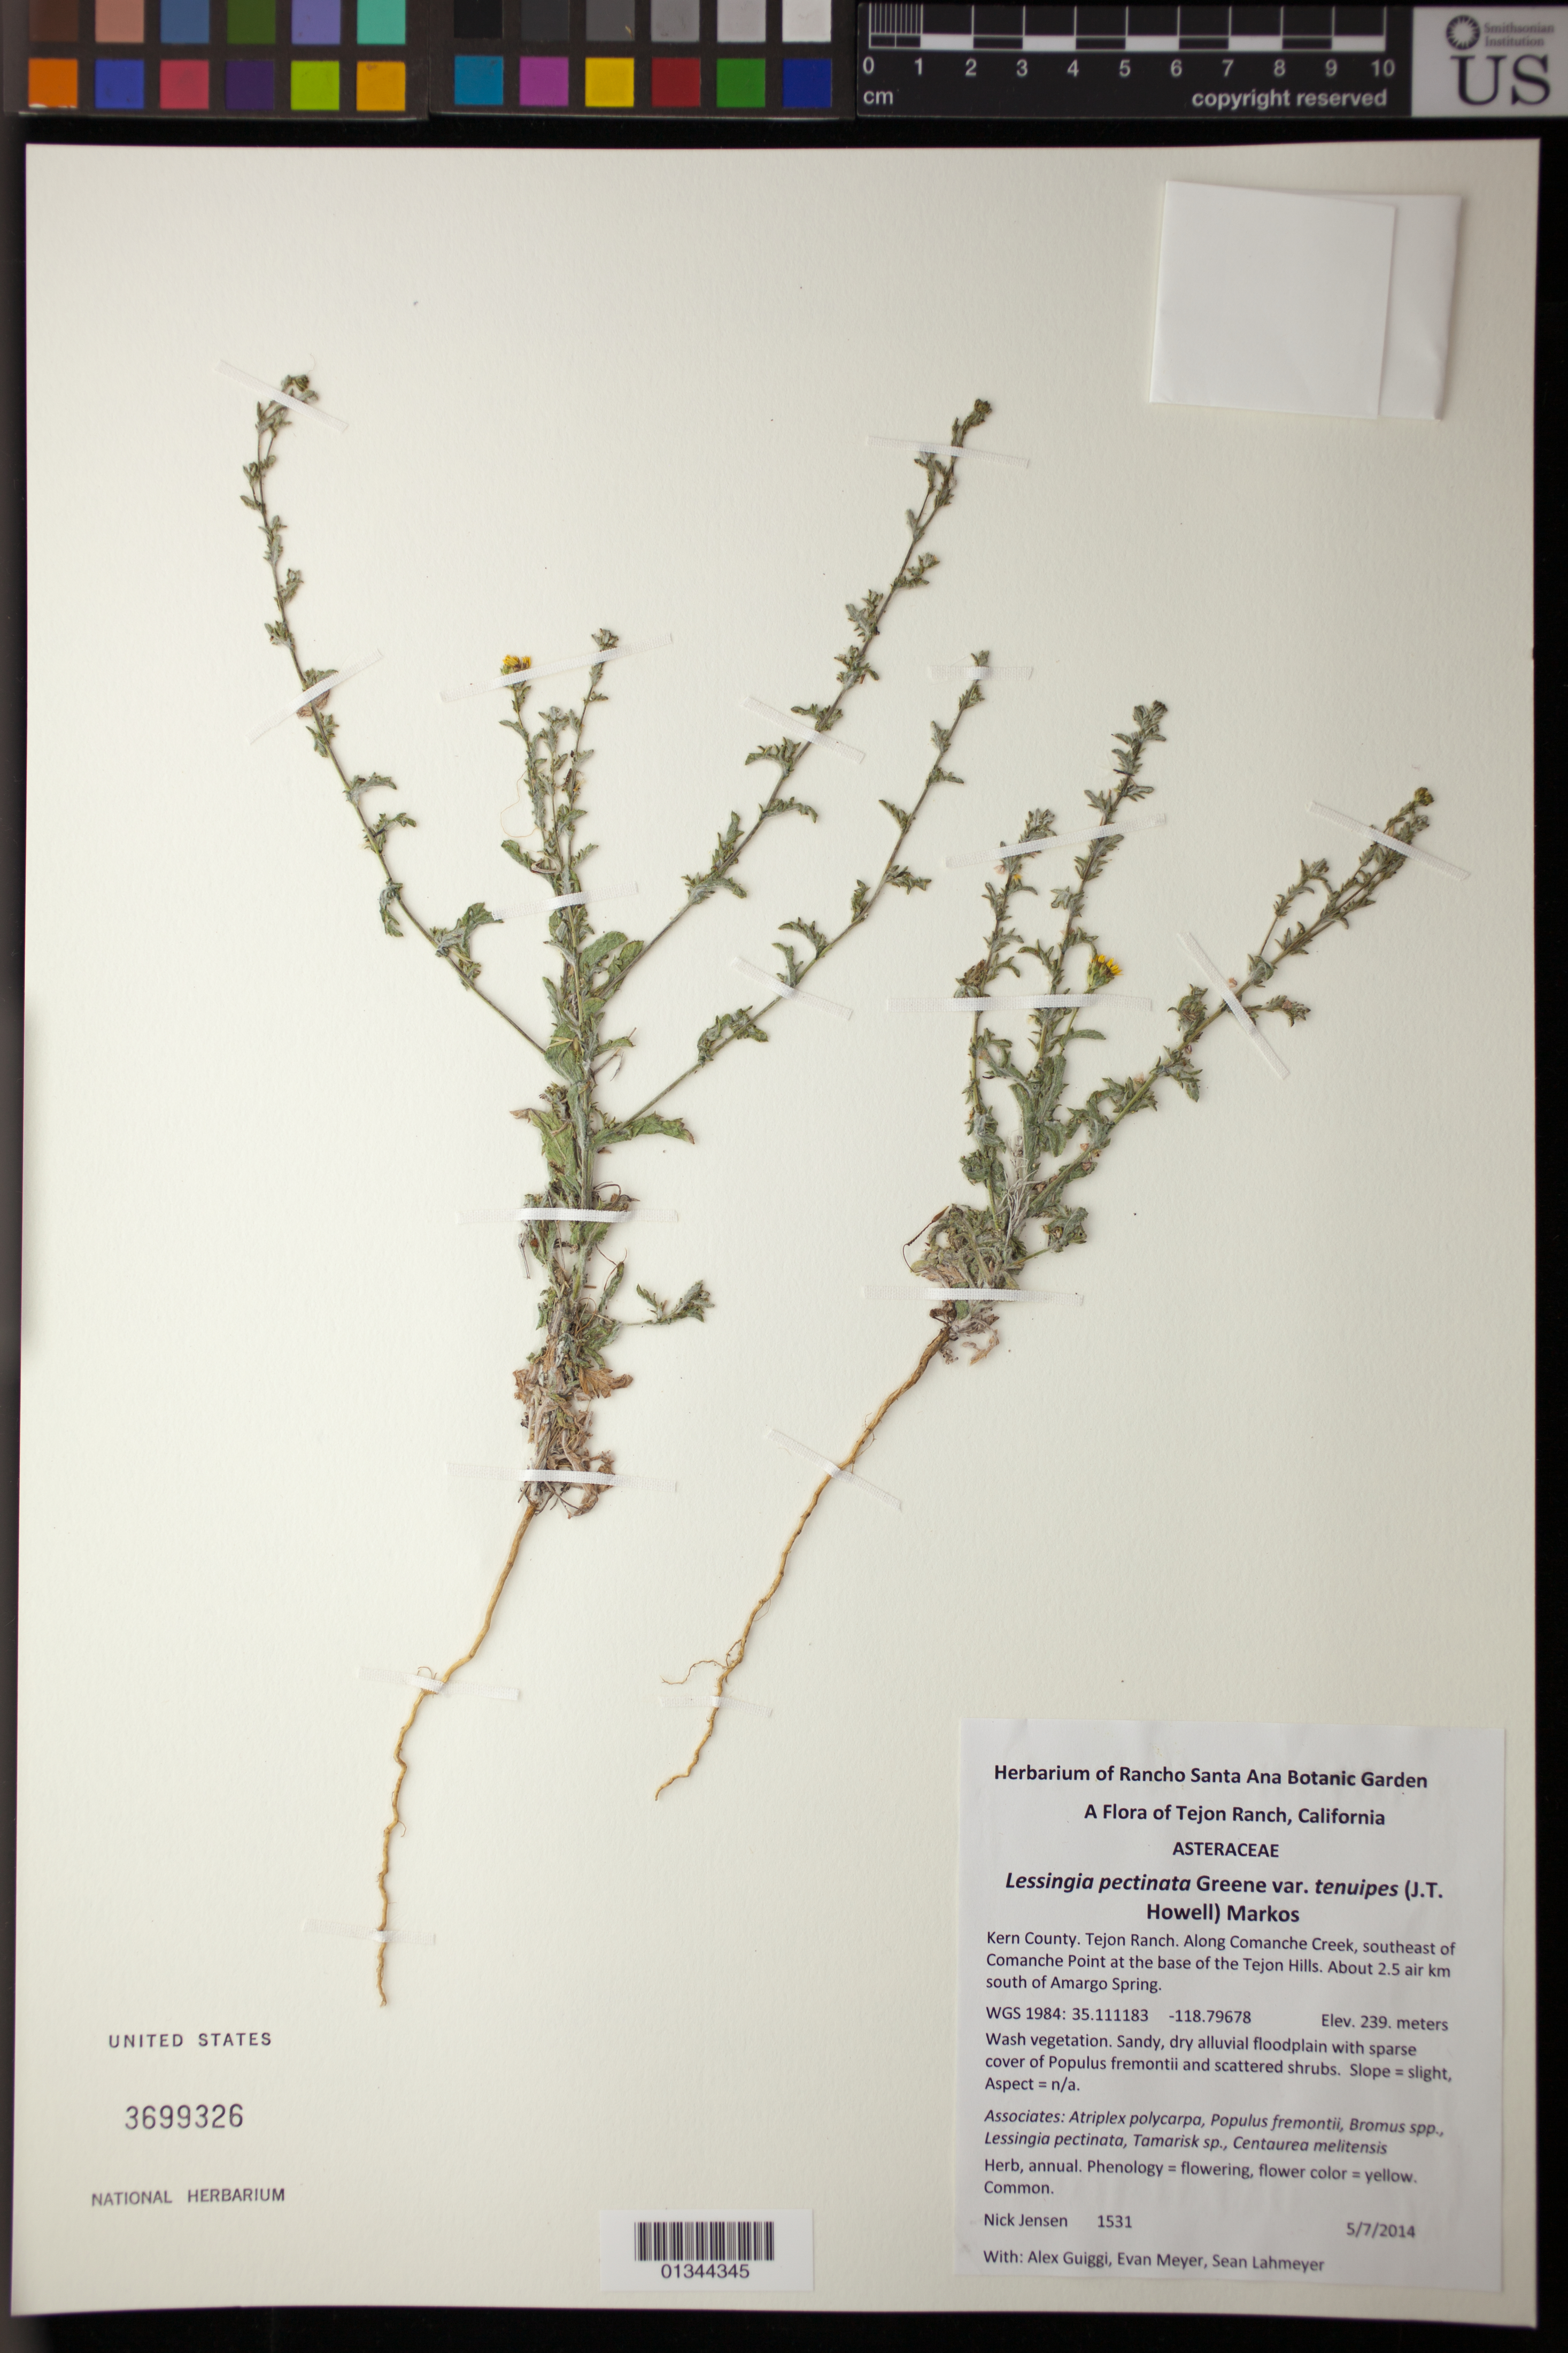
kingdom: Plantae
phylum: Tracheophyta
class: Magnoliopsida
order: Asterales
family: Asteraceae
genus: Lessingia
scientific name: Lessingia pectinata var. tenuipes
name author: (J.T. Howell) Markos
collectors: N. Jensen, A. Guiggi, E. Meyer & S. Lahmeyer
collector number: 1531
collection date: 2014-05-07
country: United States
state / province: California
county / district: Kern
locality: Tejon Ranch, along Comanche Creek, southeast of Comanche Point at the base of the Tejon Hills. About 2.5 air km south of Amargo Spring.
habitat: Wash vegetation. Sandy, dry alluvial floodplain with sparse cover of Populus fremontii and scattered shrubs. Slope=slight, Aspect=n/a.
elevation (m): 239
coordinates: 35.111183, -118.79678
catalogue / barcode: US 3699326